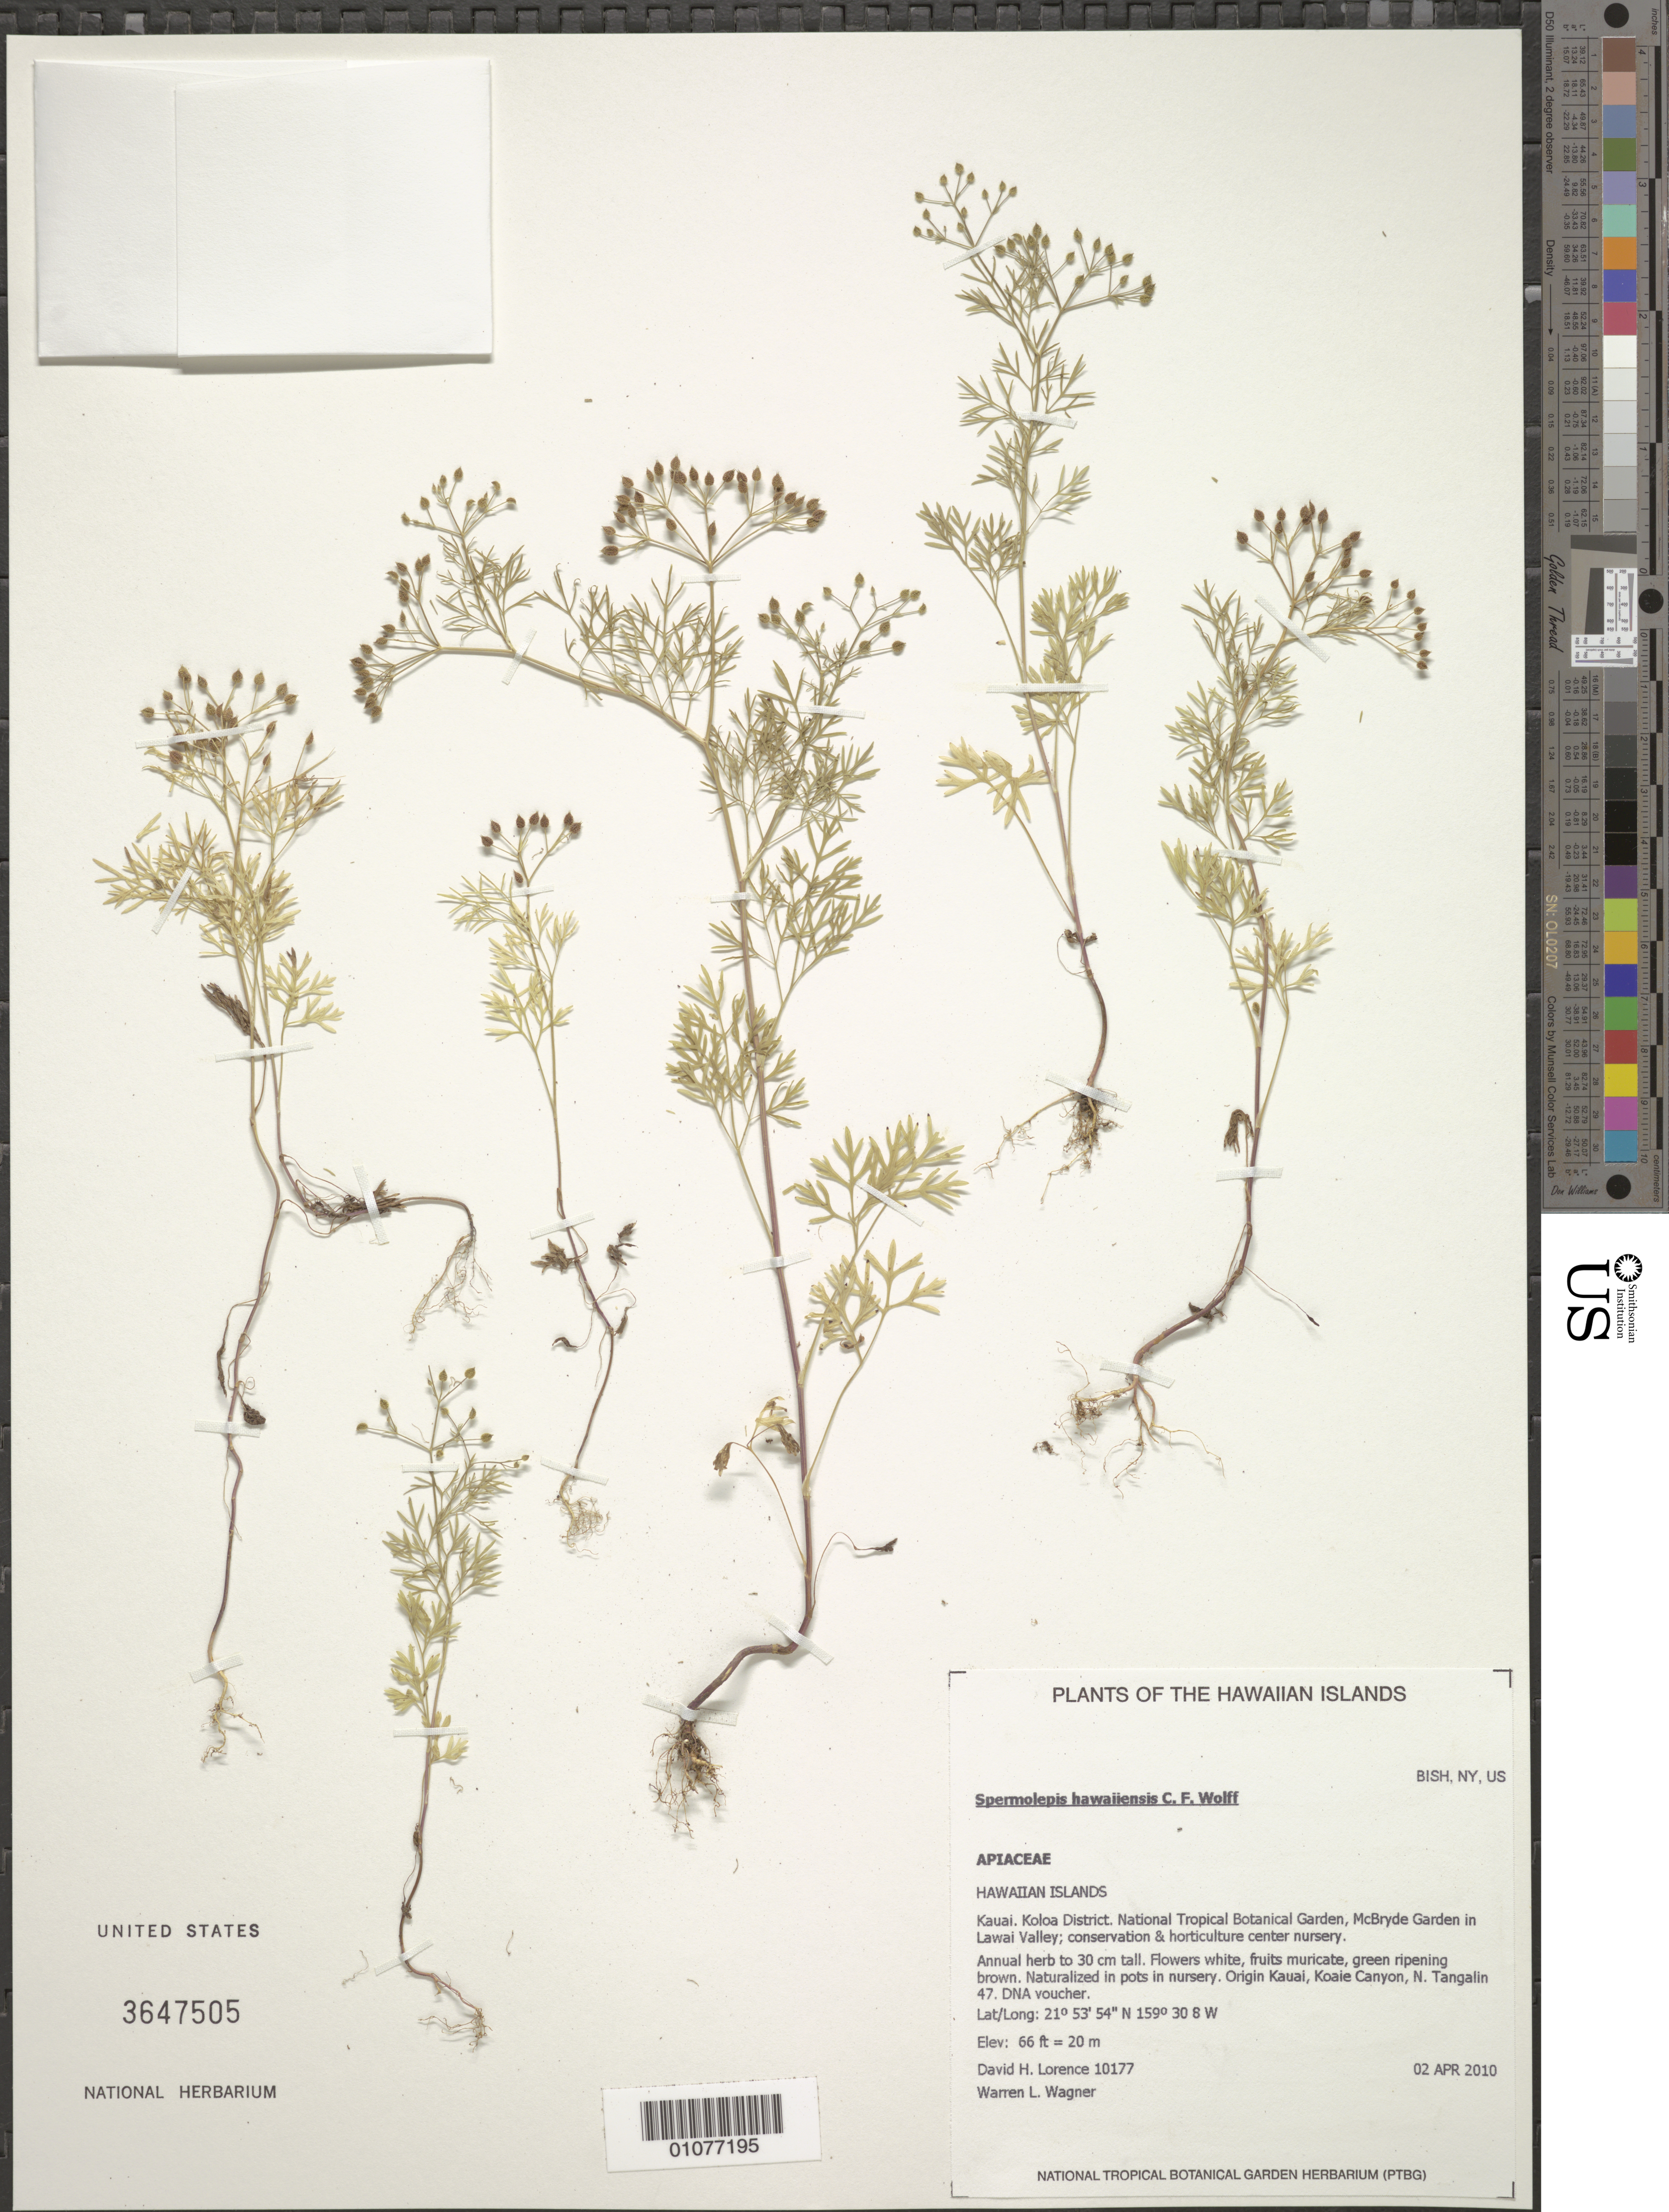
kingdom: Plantae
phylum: Tracheophyta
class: Magnoliopsida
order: Apiales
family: Apiaceae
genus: Spermolepis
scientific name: Spermolepis hawaiiensis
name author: H. Wolff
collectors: D. Lorence & W. L. Wagner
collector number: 10177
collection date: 2010-04-02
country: United States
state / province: Hawaii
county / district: Kauai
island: Kaua'i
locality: Koloa District, Lawai Valley, National Tropical Botanical Garden, McBryde Garden, conservation and horticulture center nursery.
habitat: naturalized in pots in nursery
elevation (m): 20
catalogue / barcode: US 3647505